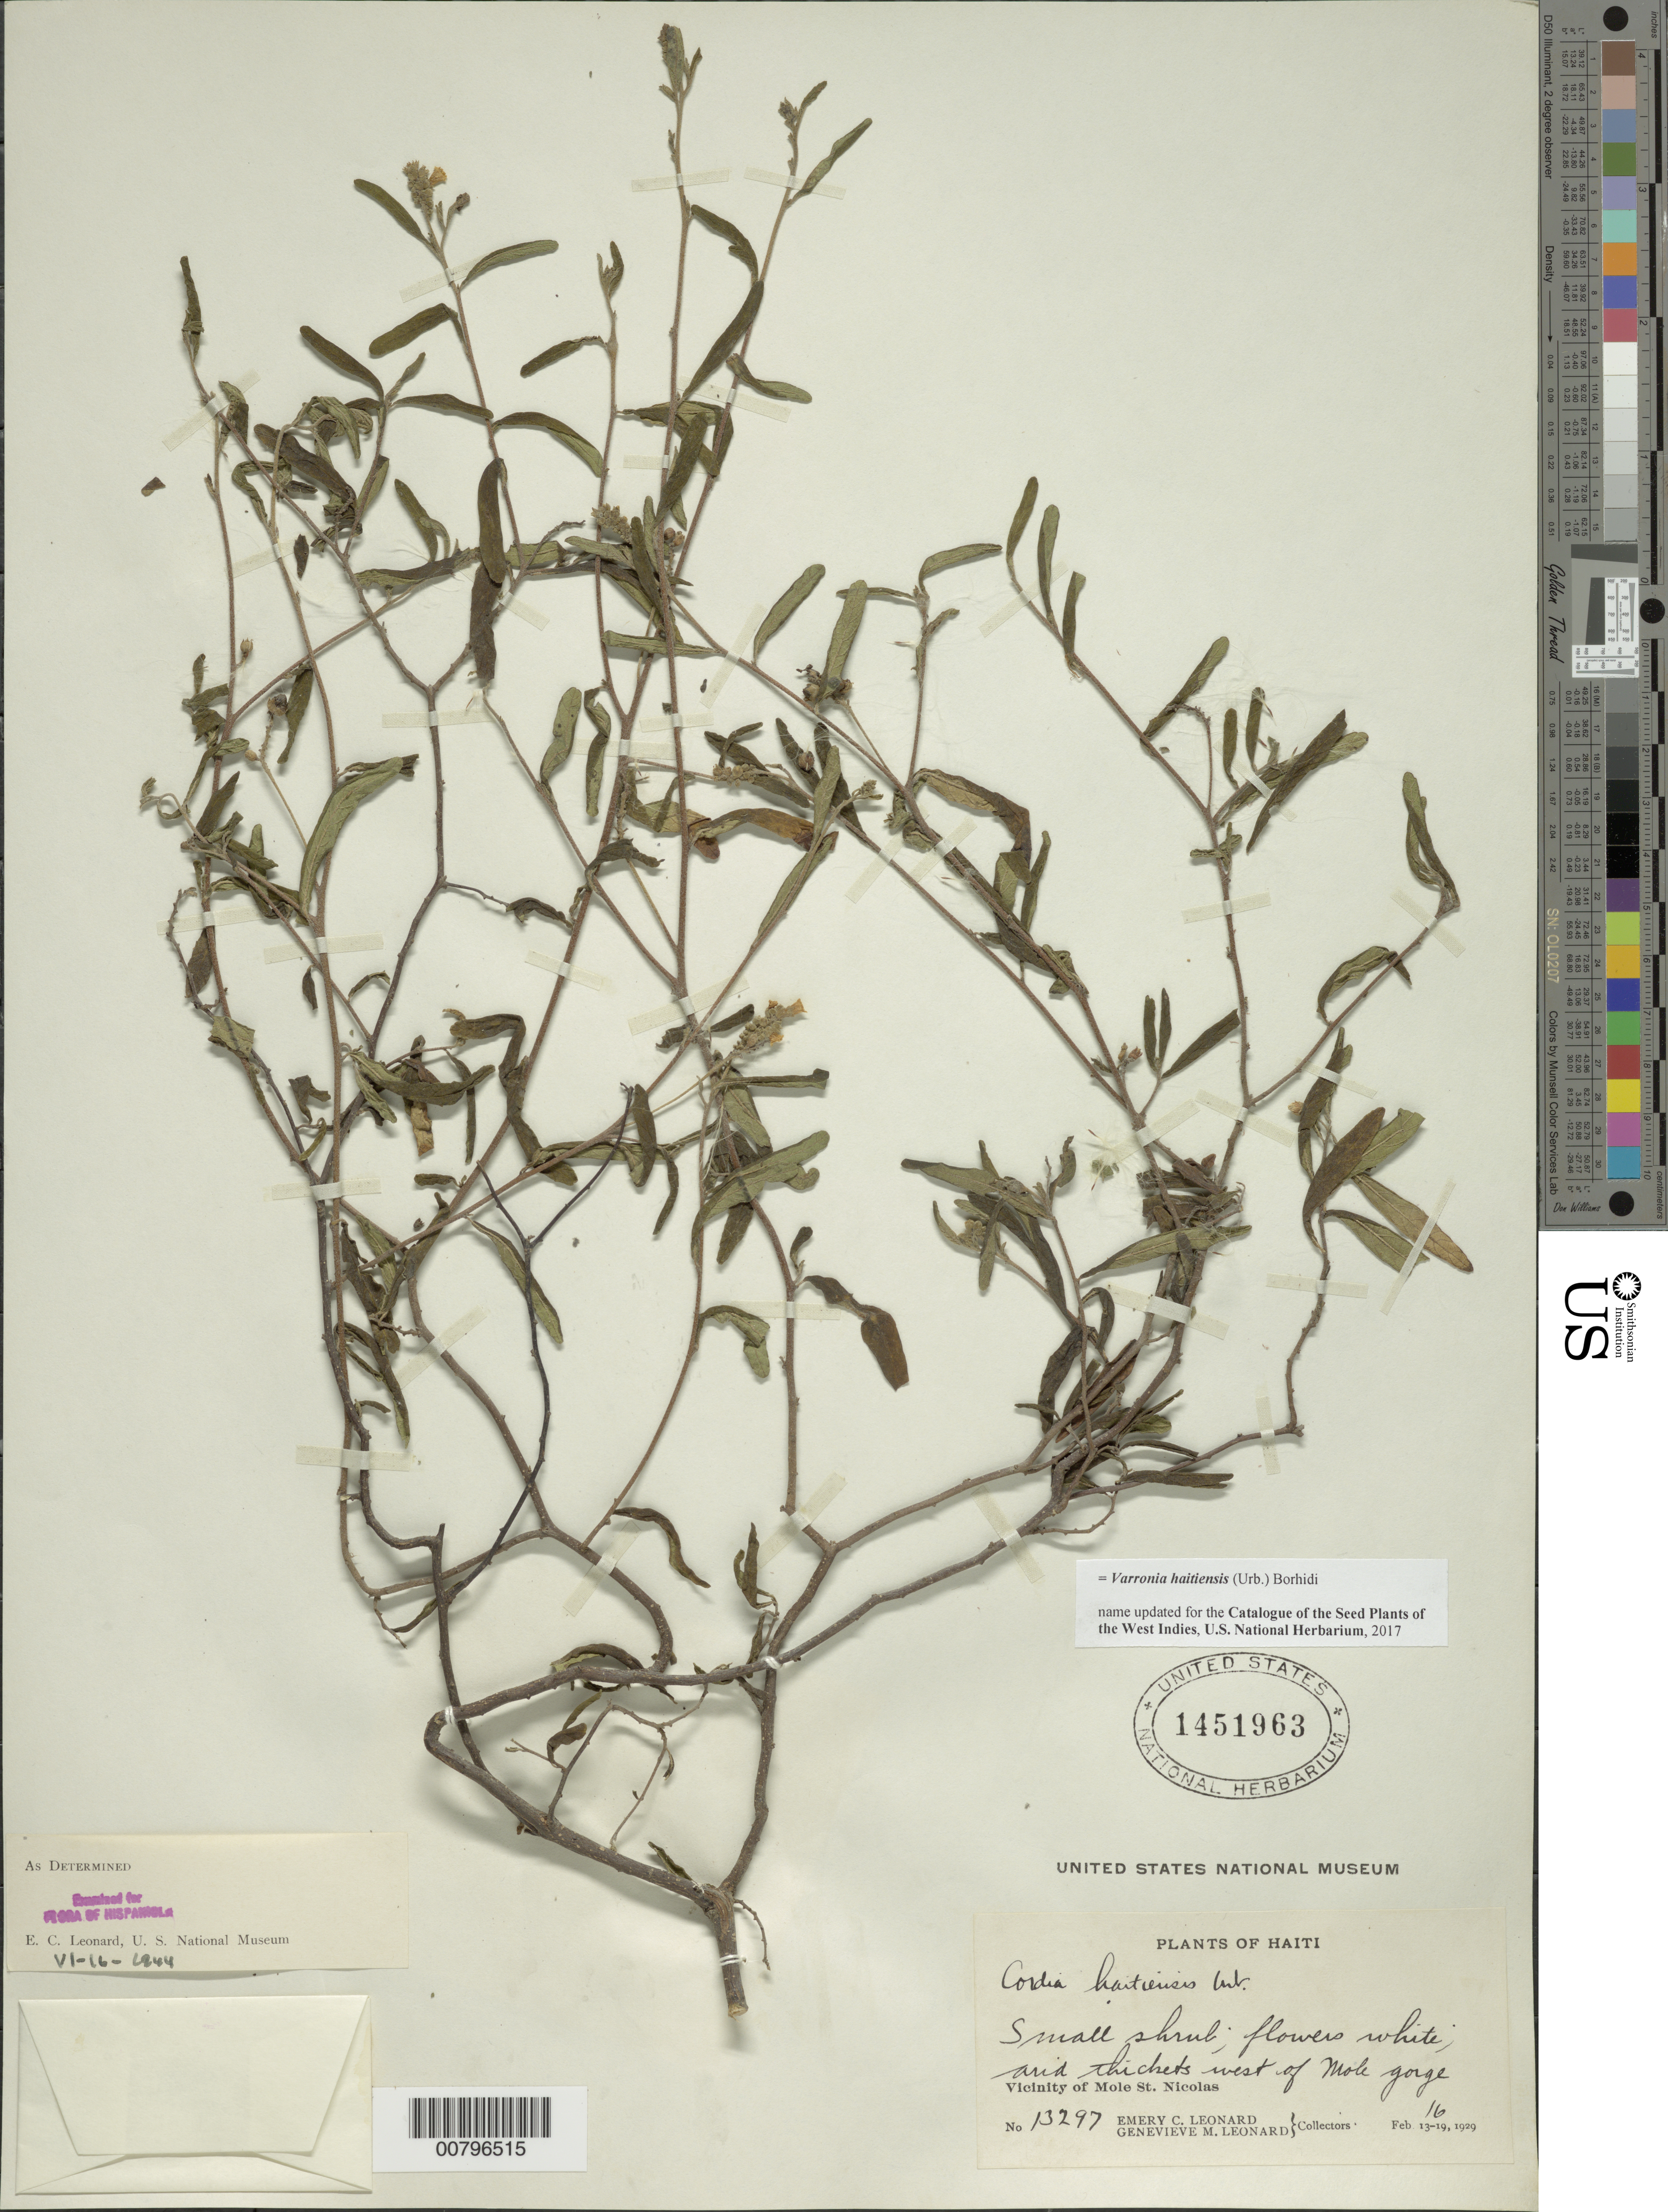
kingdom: Plantae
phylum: Tracheophyta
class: Magnoliopsida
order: Boraginales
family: Cordiaceae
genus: Varronia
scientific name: Varronia haitiensis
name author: (Urb.) Borhidi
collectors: E. C. Leonard & G. M. Leonard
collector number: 13297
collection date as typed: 16 Feb 1929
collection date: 1929-02-16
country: Haiti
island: Hispaniola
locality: Vicinity of Mole St. Nicolas, west of Mole Gorge.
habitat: Arid thickets.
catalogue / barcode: US 1451963